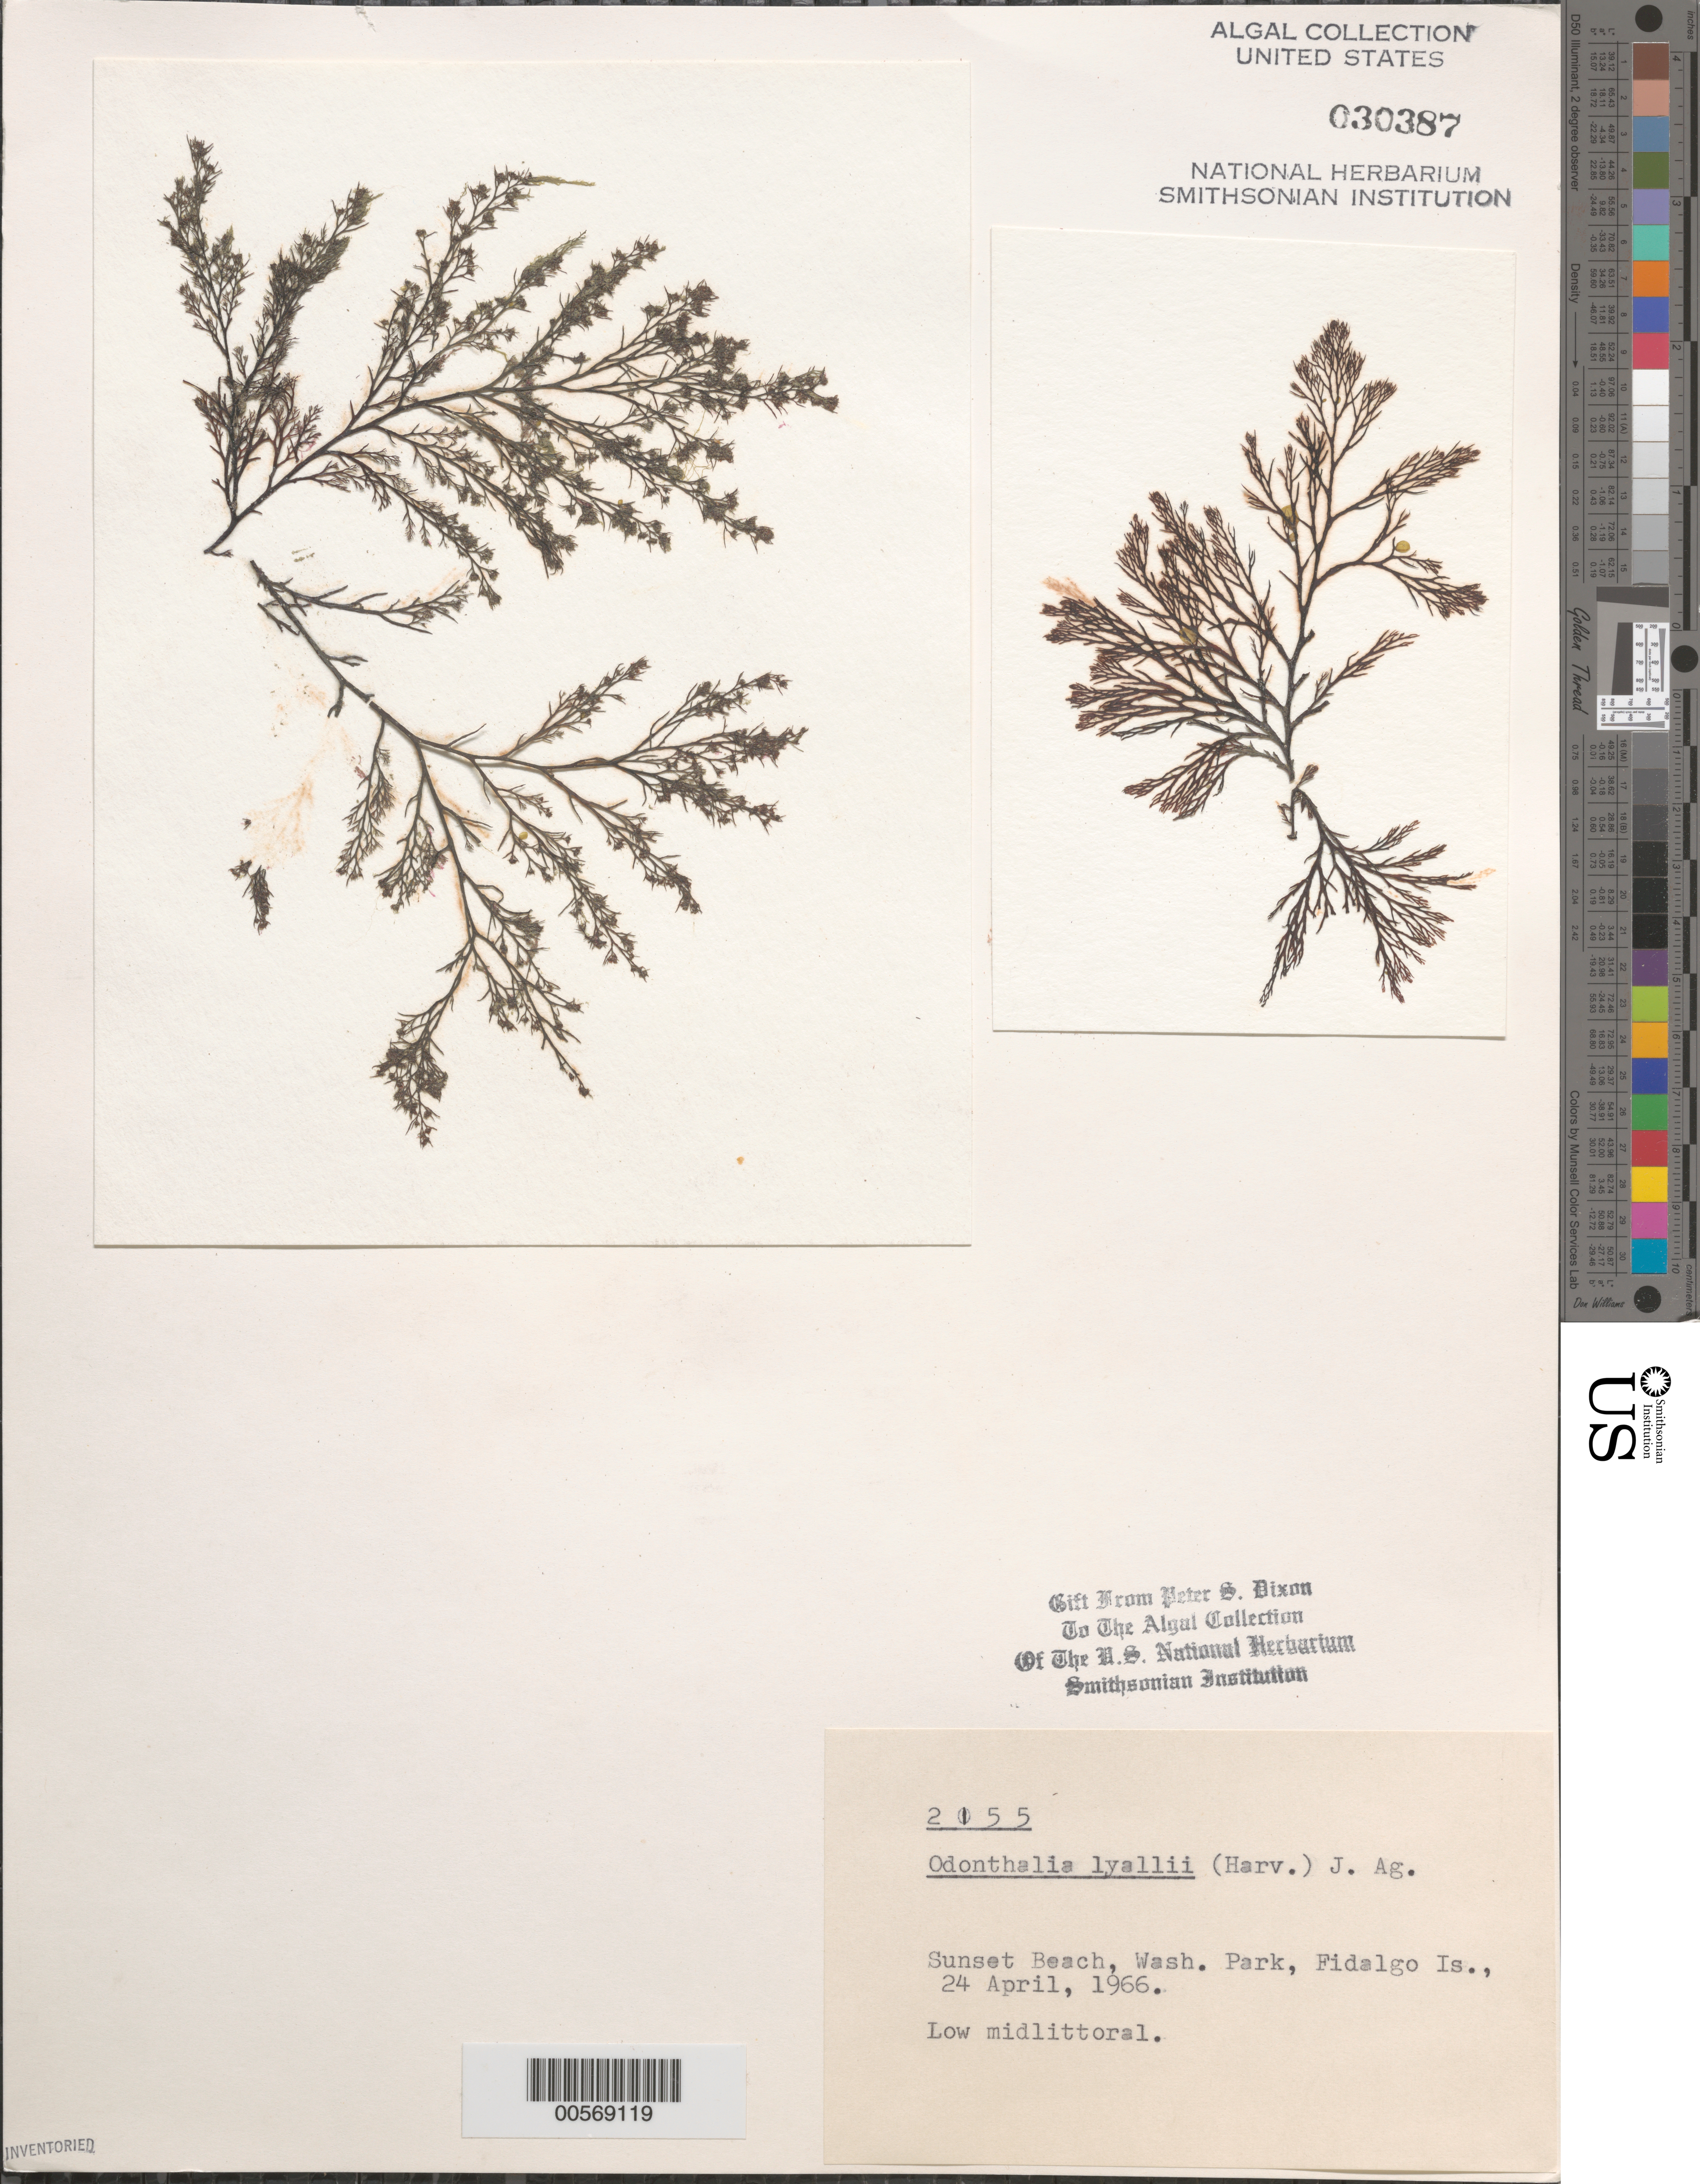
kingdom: Plantae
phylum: Rhodophyta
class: Florideophyceae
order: Ceramiales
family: Rhodomelaceae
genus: Odonthalia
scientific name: Odonthalia lyallii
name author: (Harv.) J. Agardh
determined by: Dixon, P. S.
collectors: P. S. Dixon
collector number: PSD 2155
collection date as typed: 24 Apr 1966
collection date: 1966-04-24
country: United States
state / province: Washington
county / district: Skagit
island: Fidalgo Island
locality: Sunset Beach, Washington Park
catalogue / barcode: US 30387